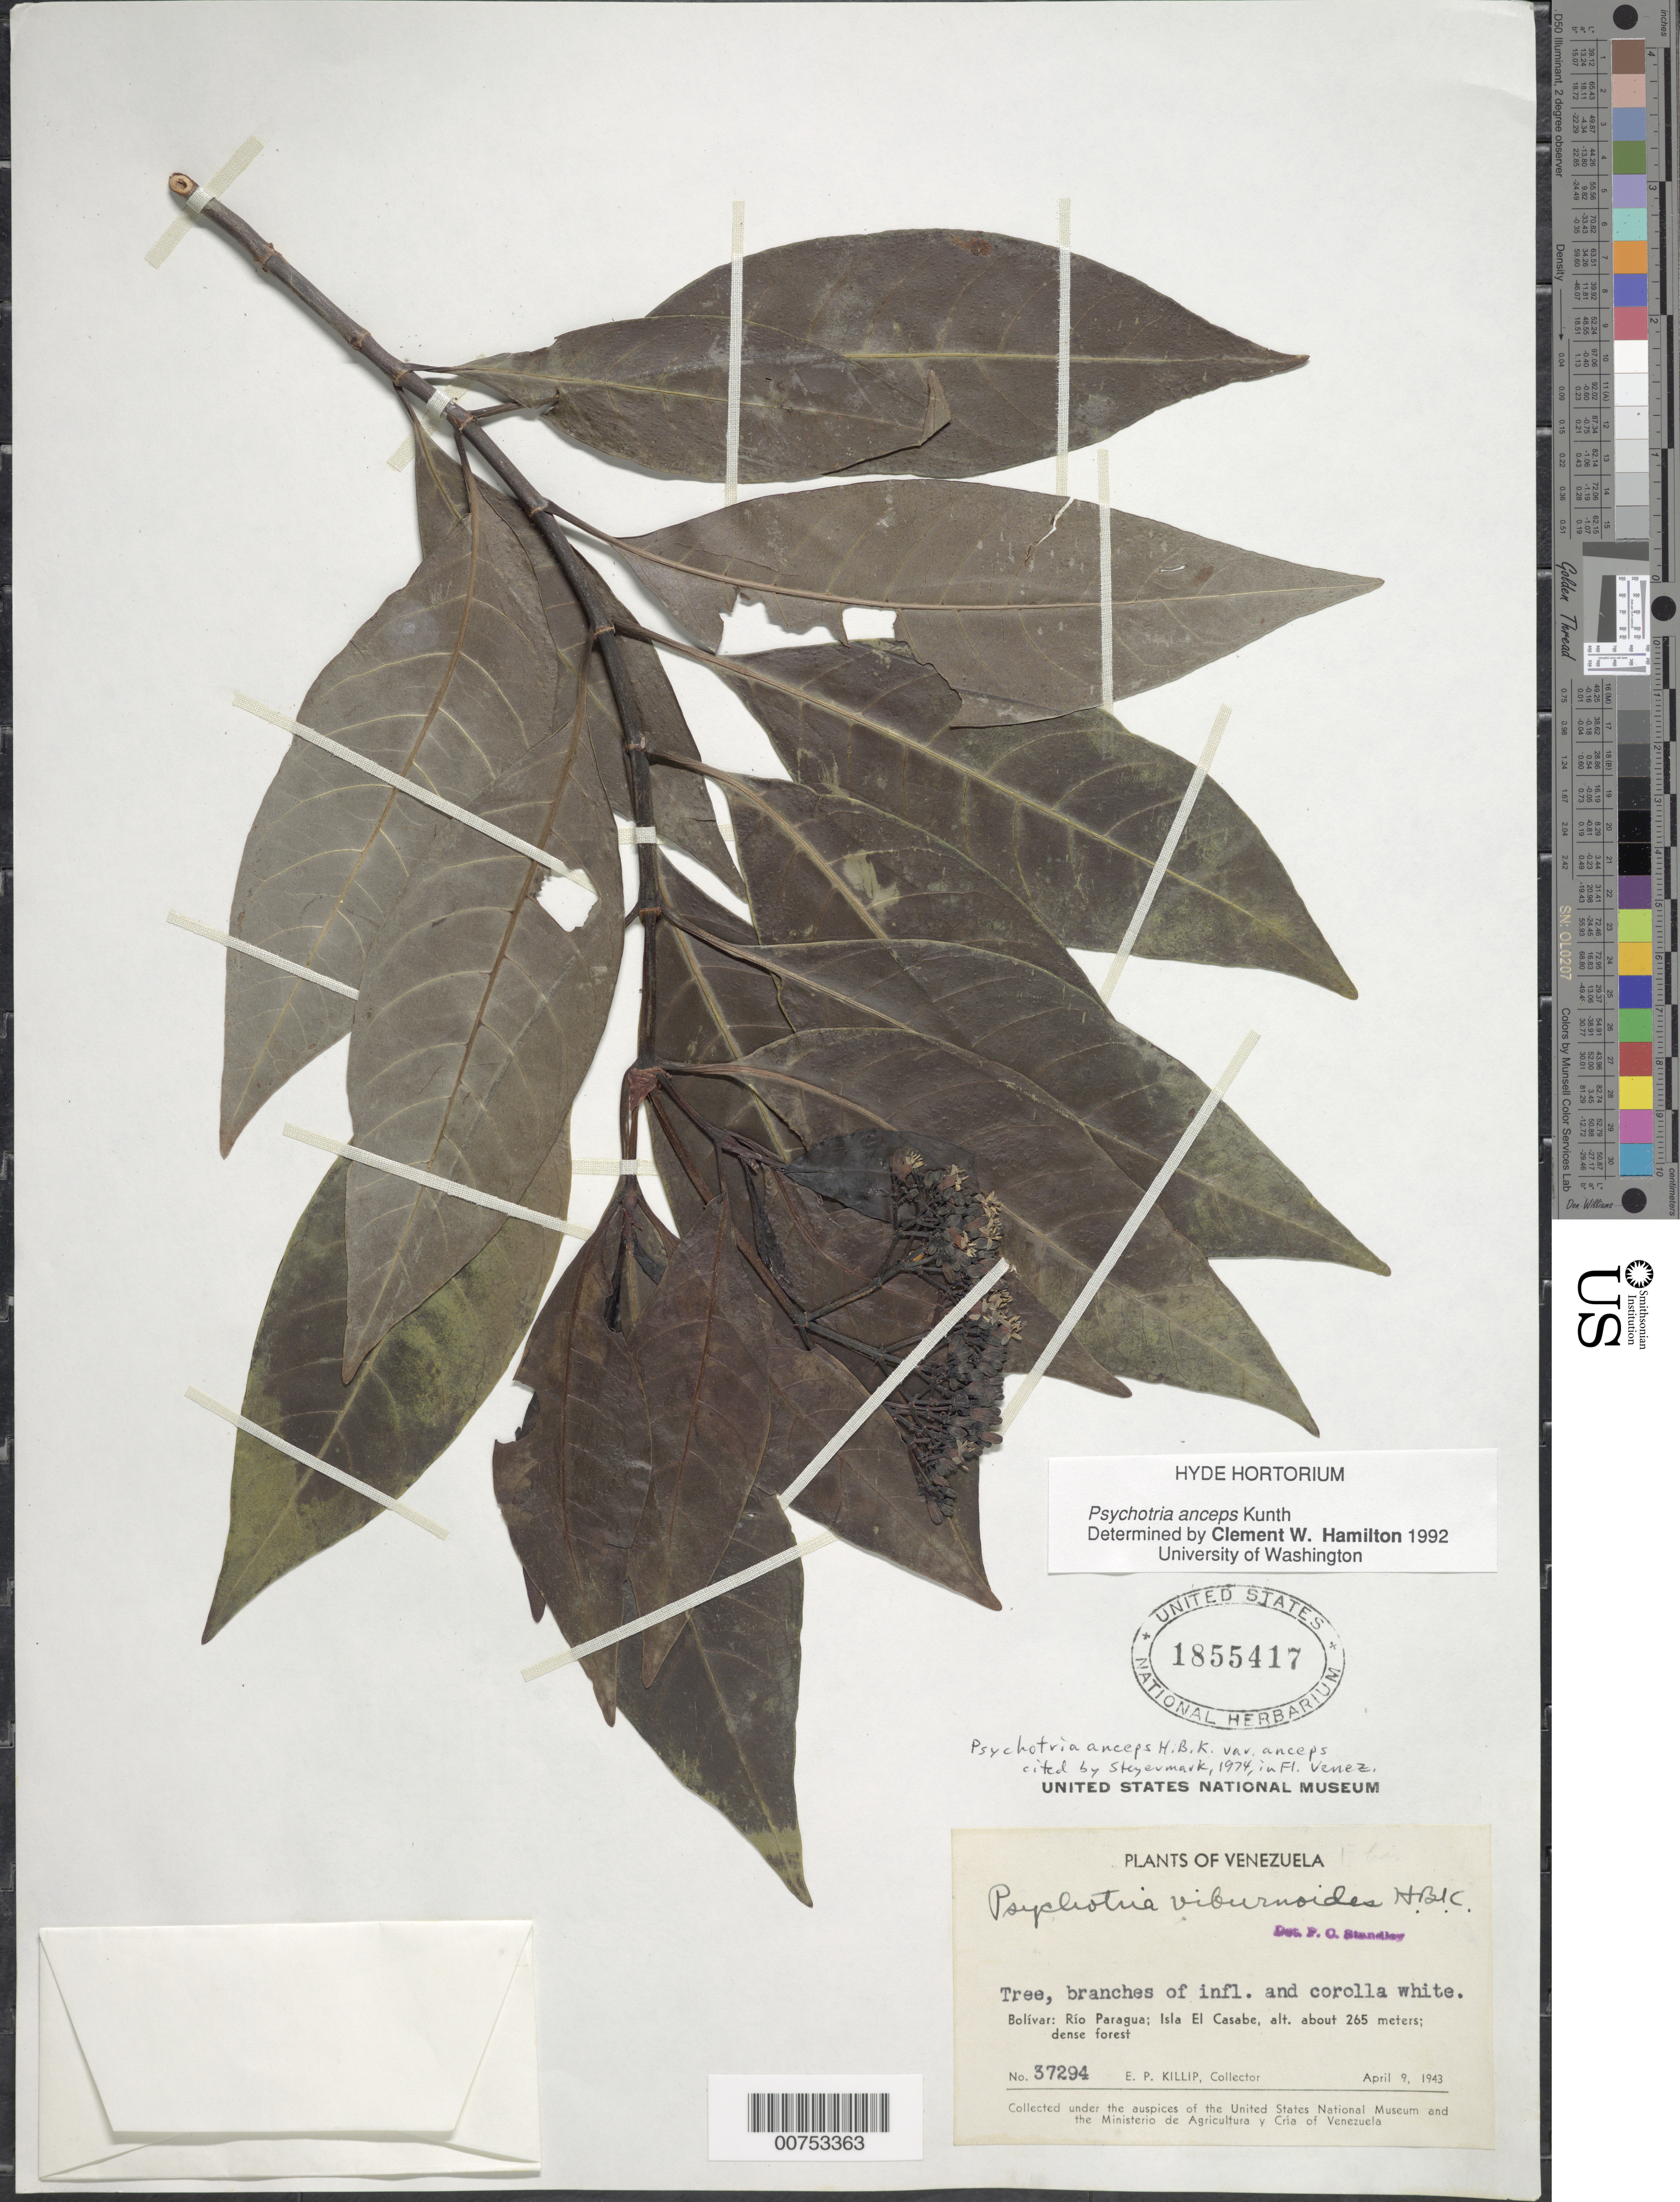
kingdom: Plantae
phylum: Tracheophyta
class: Magnoliopsida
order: Gentianales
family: Rubiaceae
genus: Psychotria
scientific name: Psychotria anceps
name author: Kunth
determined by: Hamilton, C. W.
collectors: E. P. Killip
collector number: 37294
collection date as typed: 9-Apr-43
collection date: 1943-04-09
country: Venezuela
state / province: Bolívar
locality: Río Paragua, Isla El Casabe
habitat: Dense forest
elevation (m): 265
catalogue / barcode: US 1855417